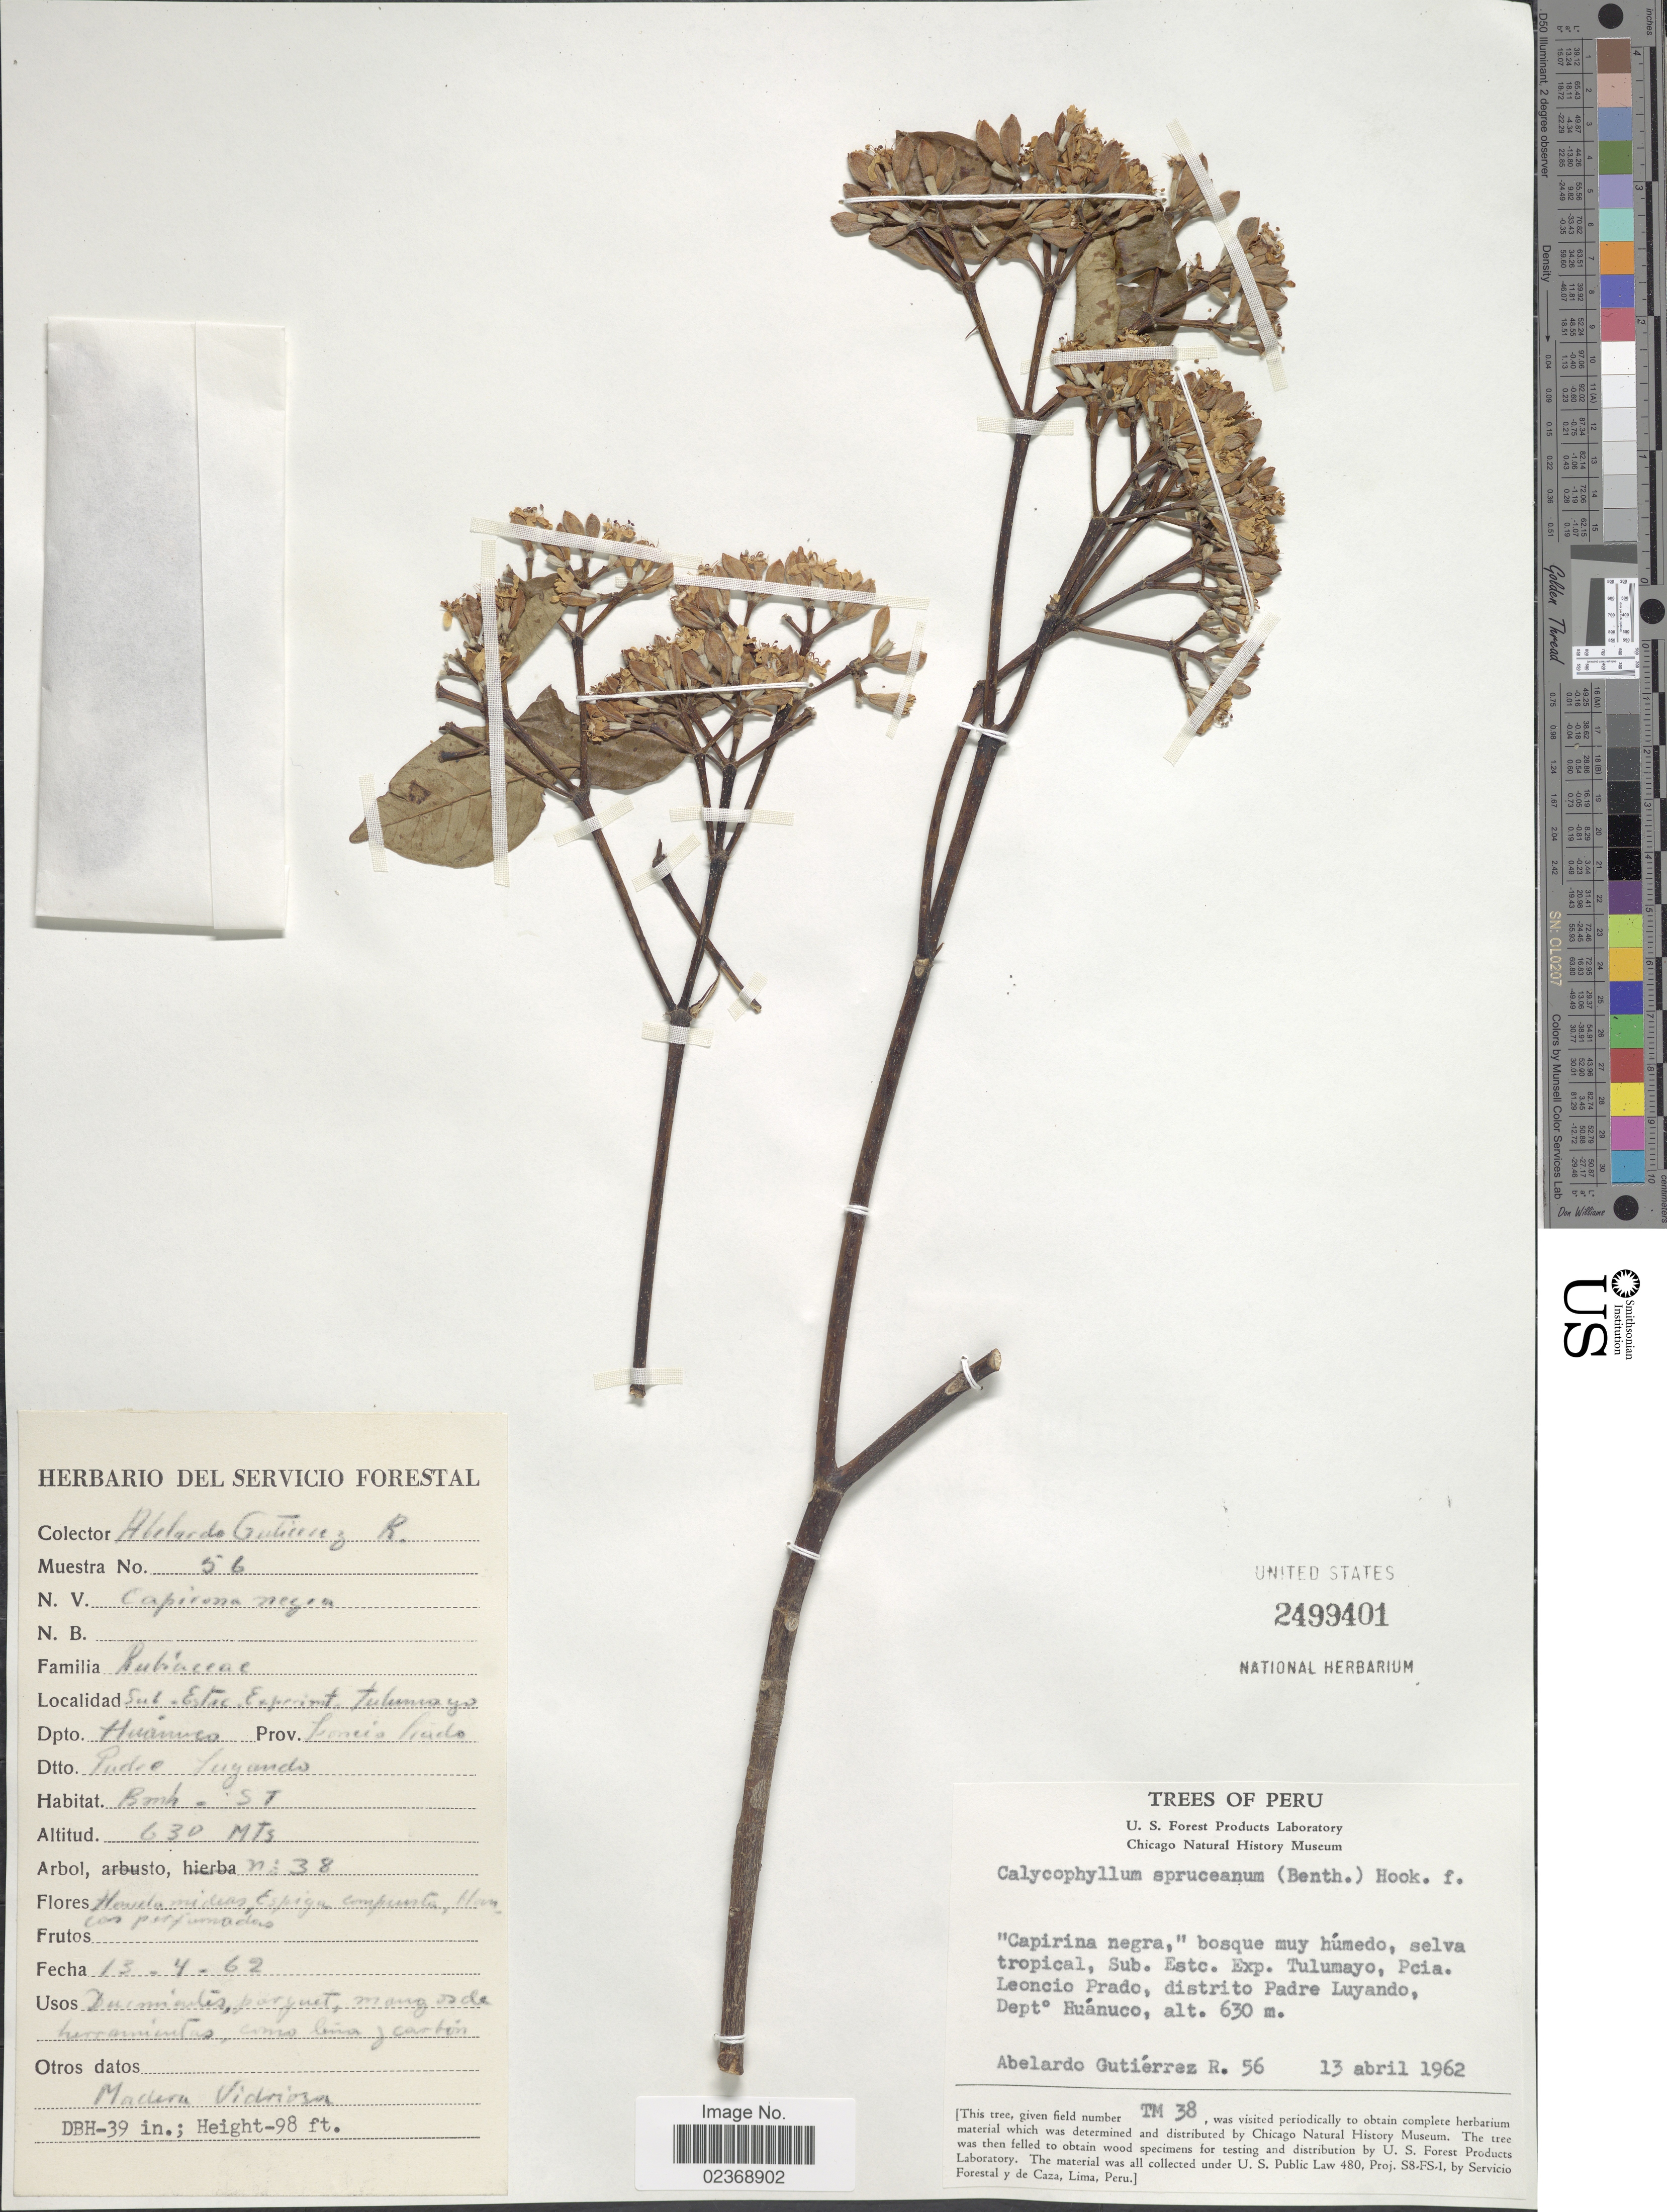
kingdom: Plantae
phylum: Tracheophyta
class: Magnoliopsida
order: Gentianales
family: Rubiaceae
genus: Calycophyllum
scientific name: Calycophyllum spruceanum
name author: (Benth.) Hook. f. ex K. Schum.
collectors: A. Gutiérrez R.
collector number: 56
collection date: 1962-04-13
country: Peru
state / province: Huánuco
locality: Sub. Estc. Exp. Tulumayo, Pcia. Leoncio Prado, distrito Padre Luyando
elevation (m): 630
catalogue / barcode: US 2499401